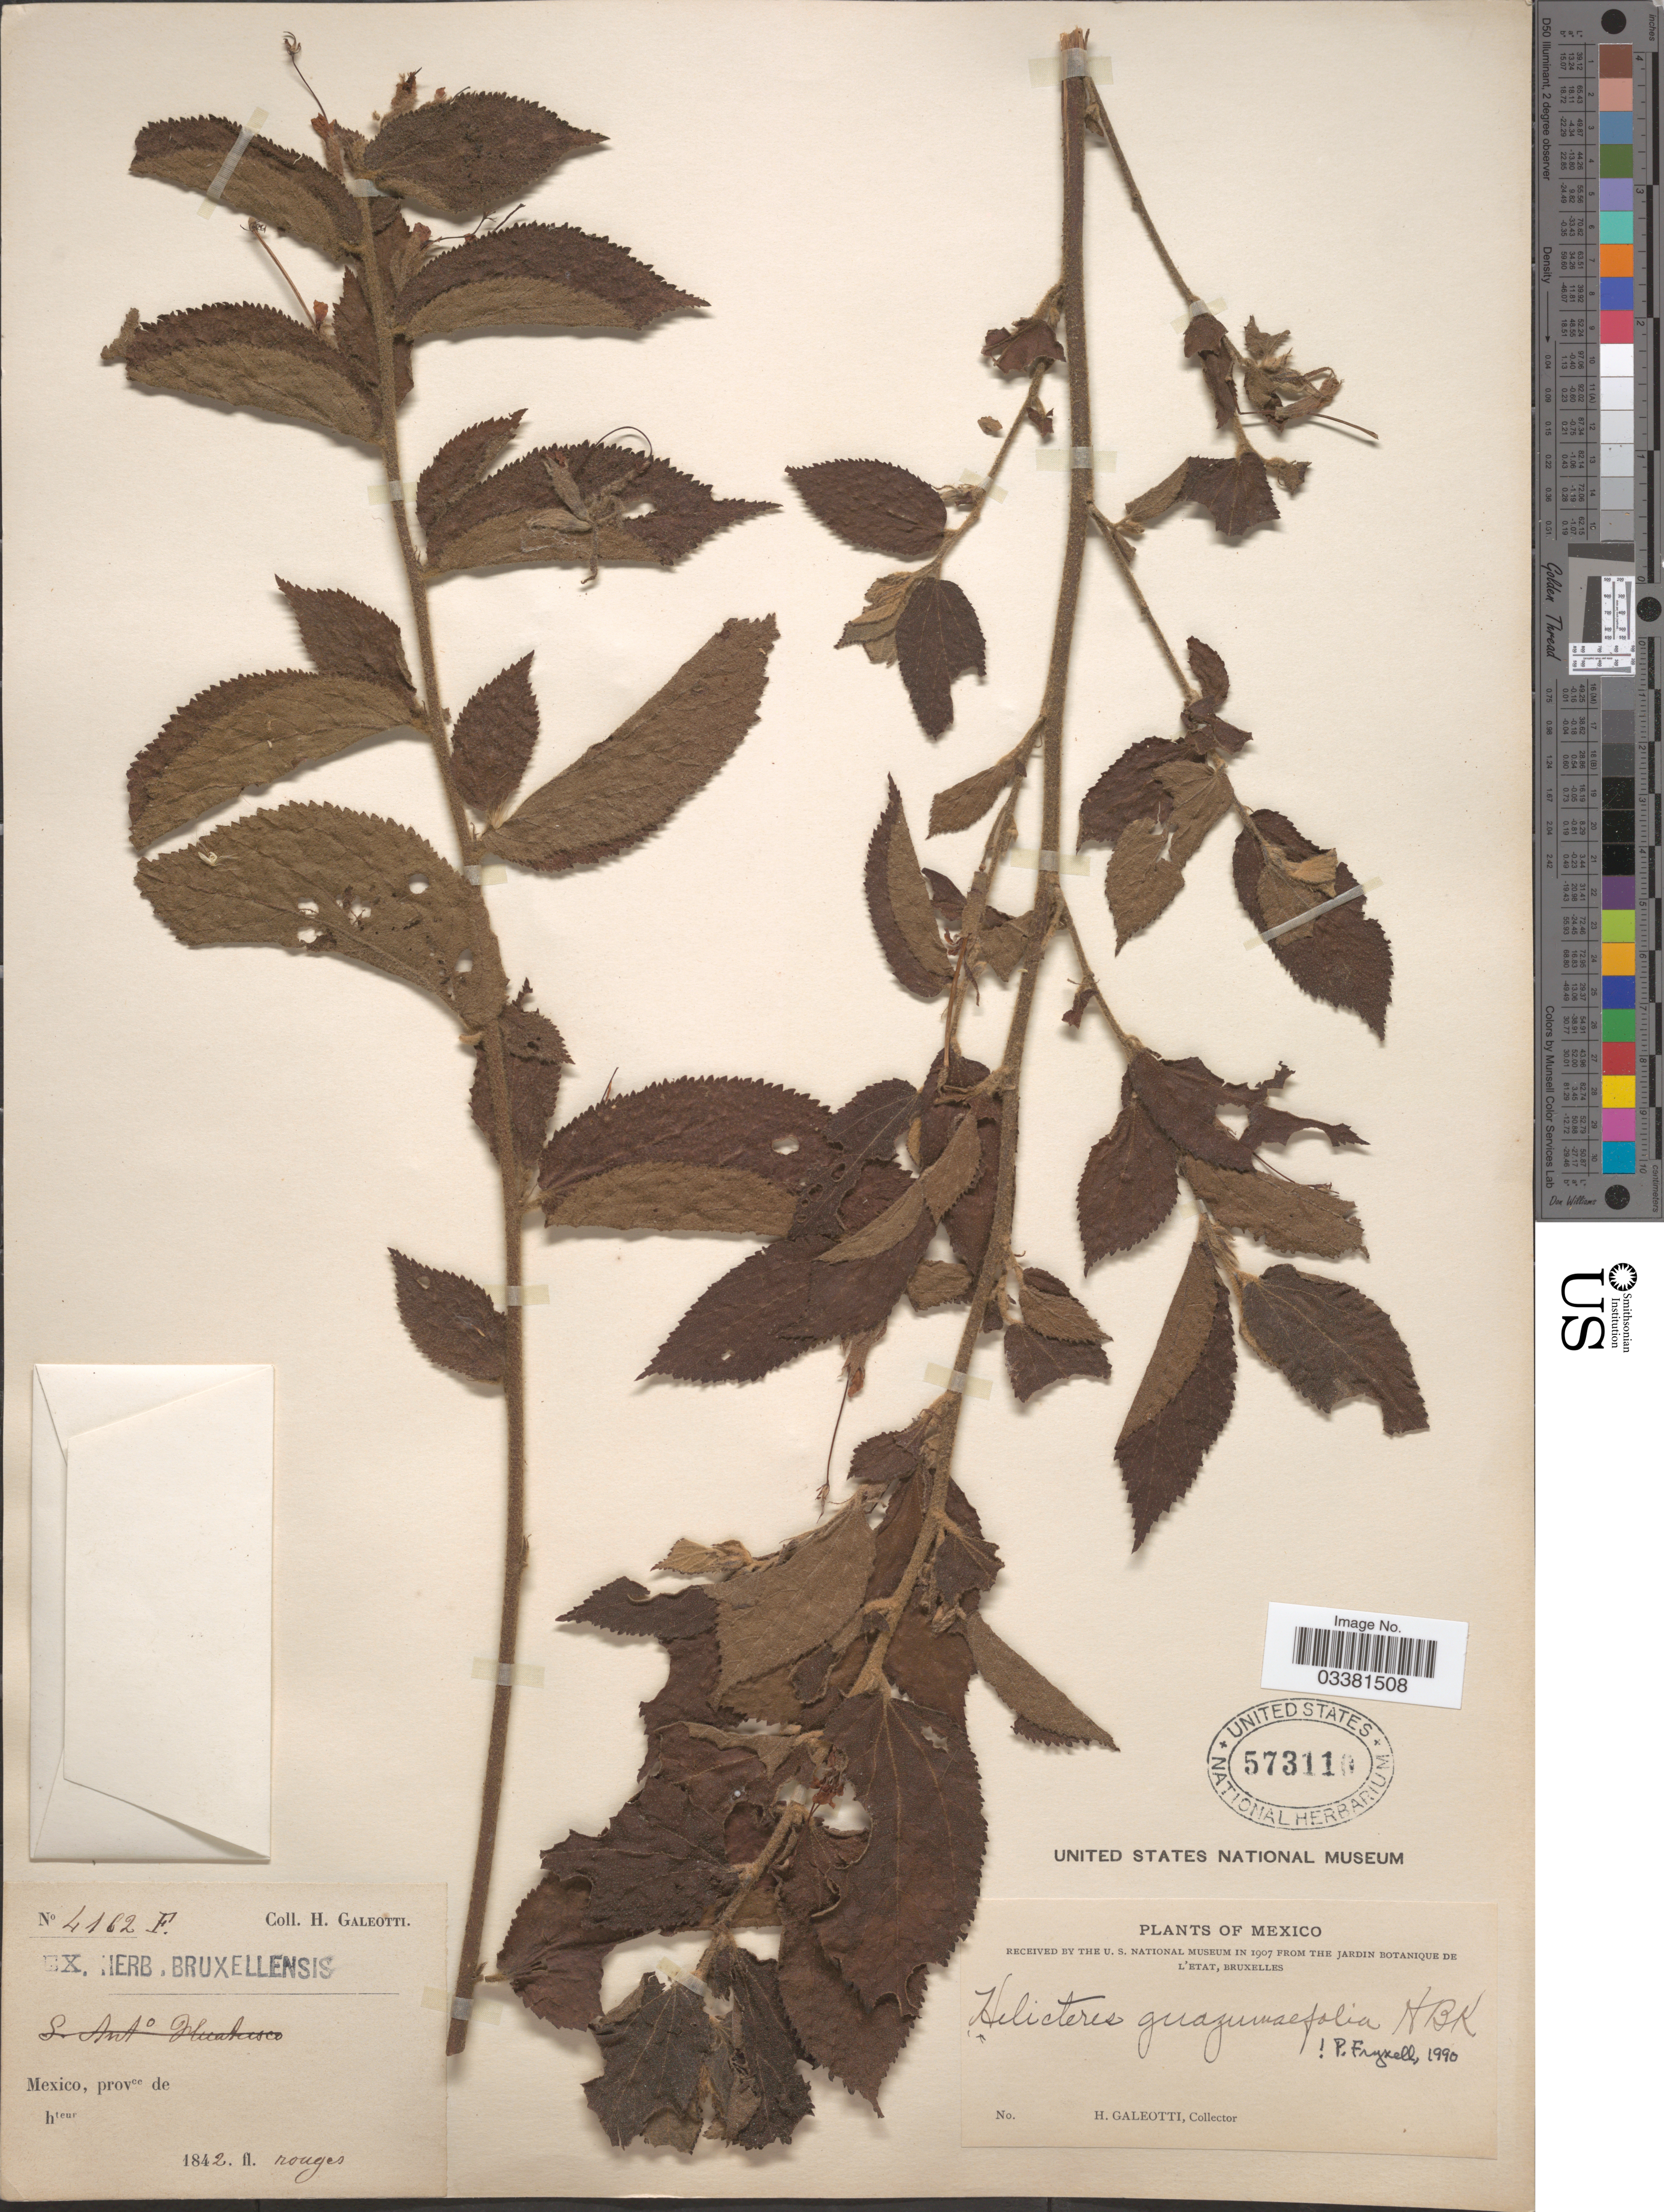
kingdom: Plantae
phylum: Tracheophyta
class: Magnoliopsida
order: Malvales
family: Malvaceae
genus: Helicteres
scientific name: Helicteres guazumifolia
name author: Kunth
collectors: H. G. Galeotti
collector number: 4162 F.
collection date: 1842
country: Mexico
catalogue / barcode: US 573110